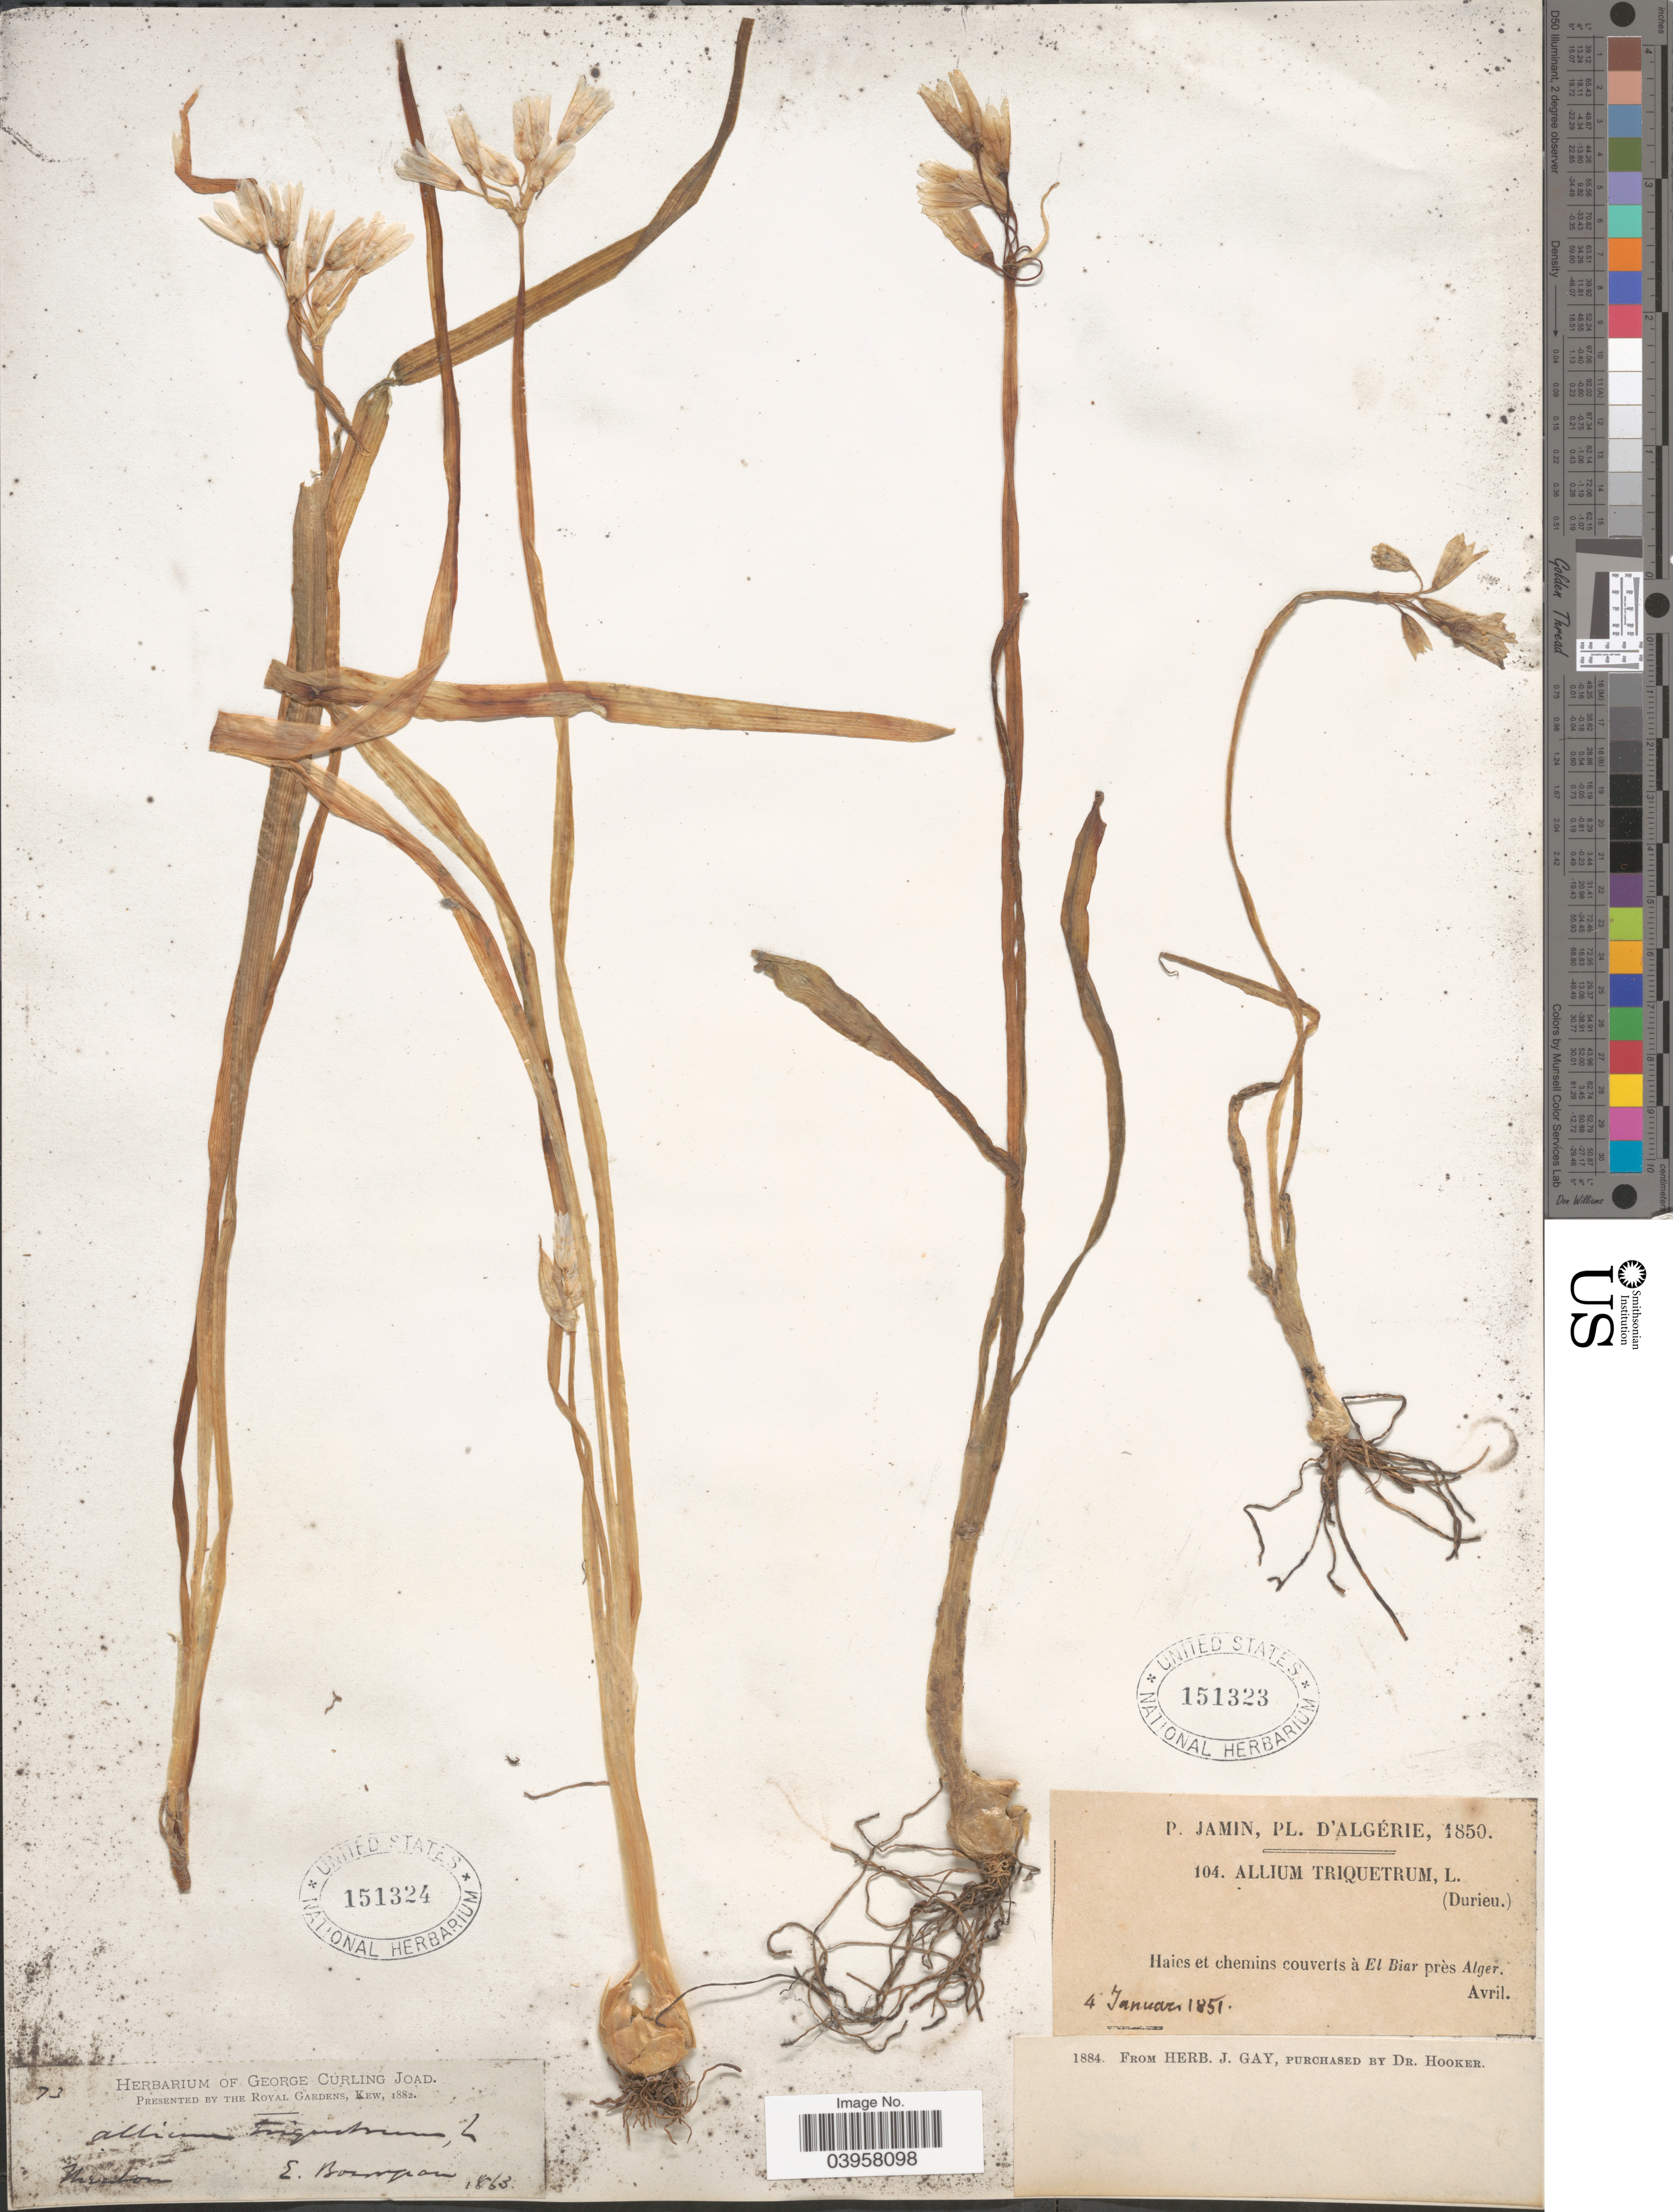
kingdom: Plantae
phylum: Tracheophyta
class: Liliopsida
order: Asparagales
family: Amaryllidaceae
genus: Allium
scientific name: Allium triquetrum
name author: L.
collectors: P. Jamin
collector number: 104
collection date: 1851-01-04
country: Algeria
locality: Haies et chemins couverts à El Biar près Alger.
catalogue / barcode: US 151323-2